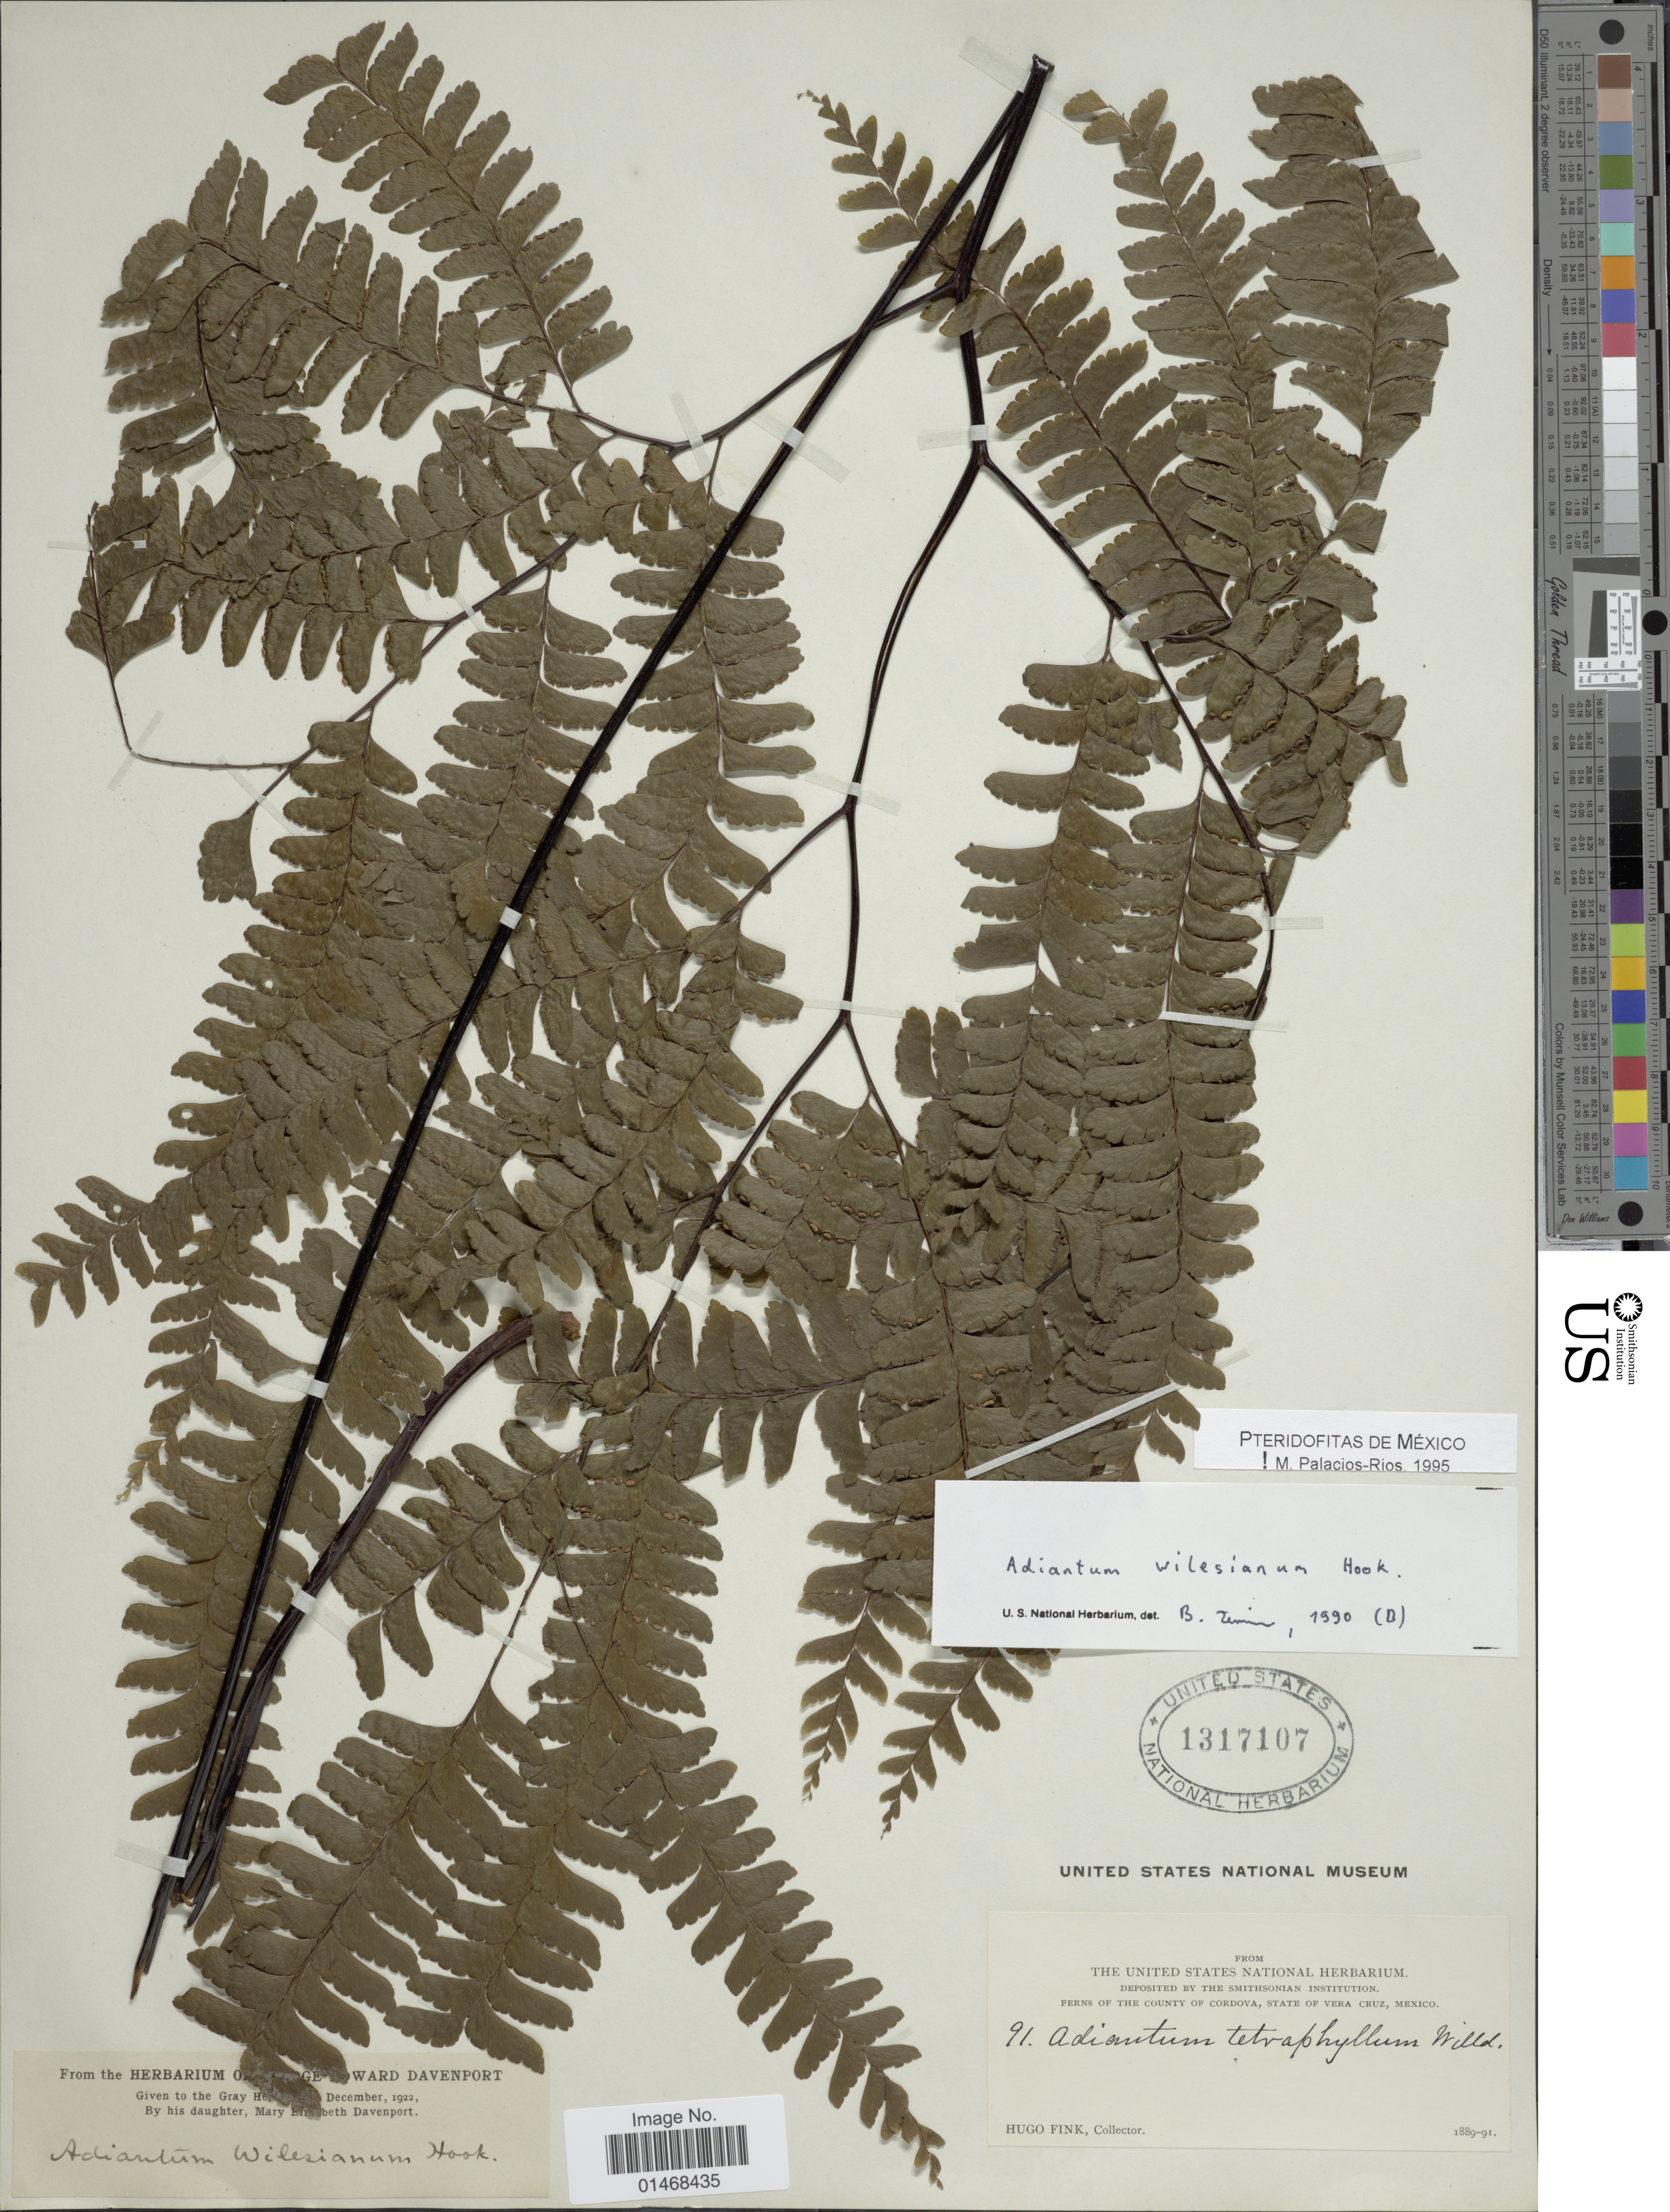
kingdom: Plantae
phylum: Tracheophyta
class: Polypodiopsida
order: Polypodiales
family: Pteridaceae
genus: Adiantum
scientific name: Adiantum wilesianum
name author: Hook.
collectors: H. Fink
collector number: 91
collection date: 1889/1891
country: Mexico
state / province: Veracruz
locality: Ferns of the County of Cordova, State of Vera Cruz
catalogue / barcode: US 1317107